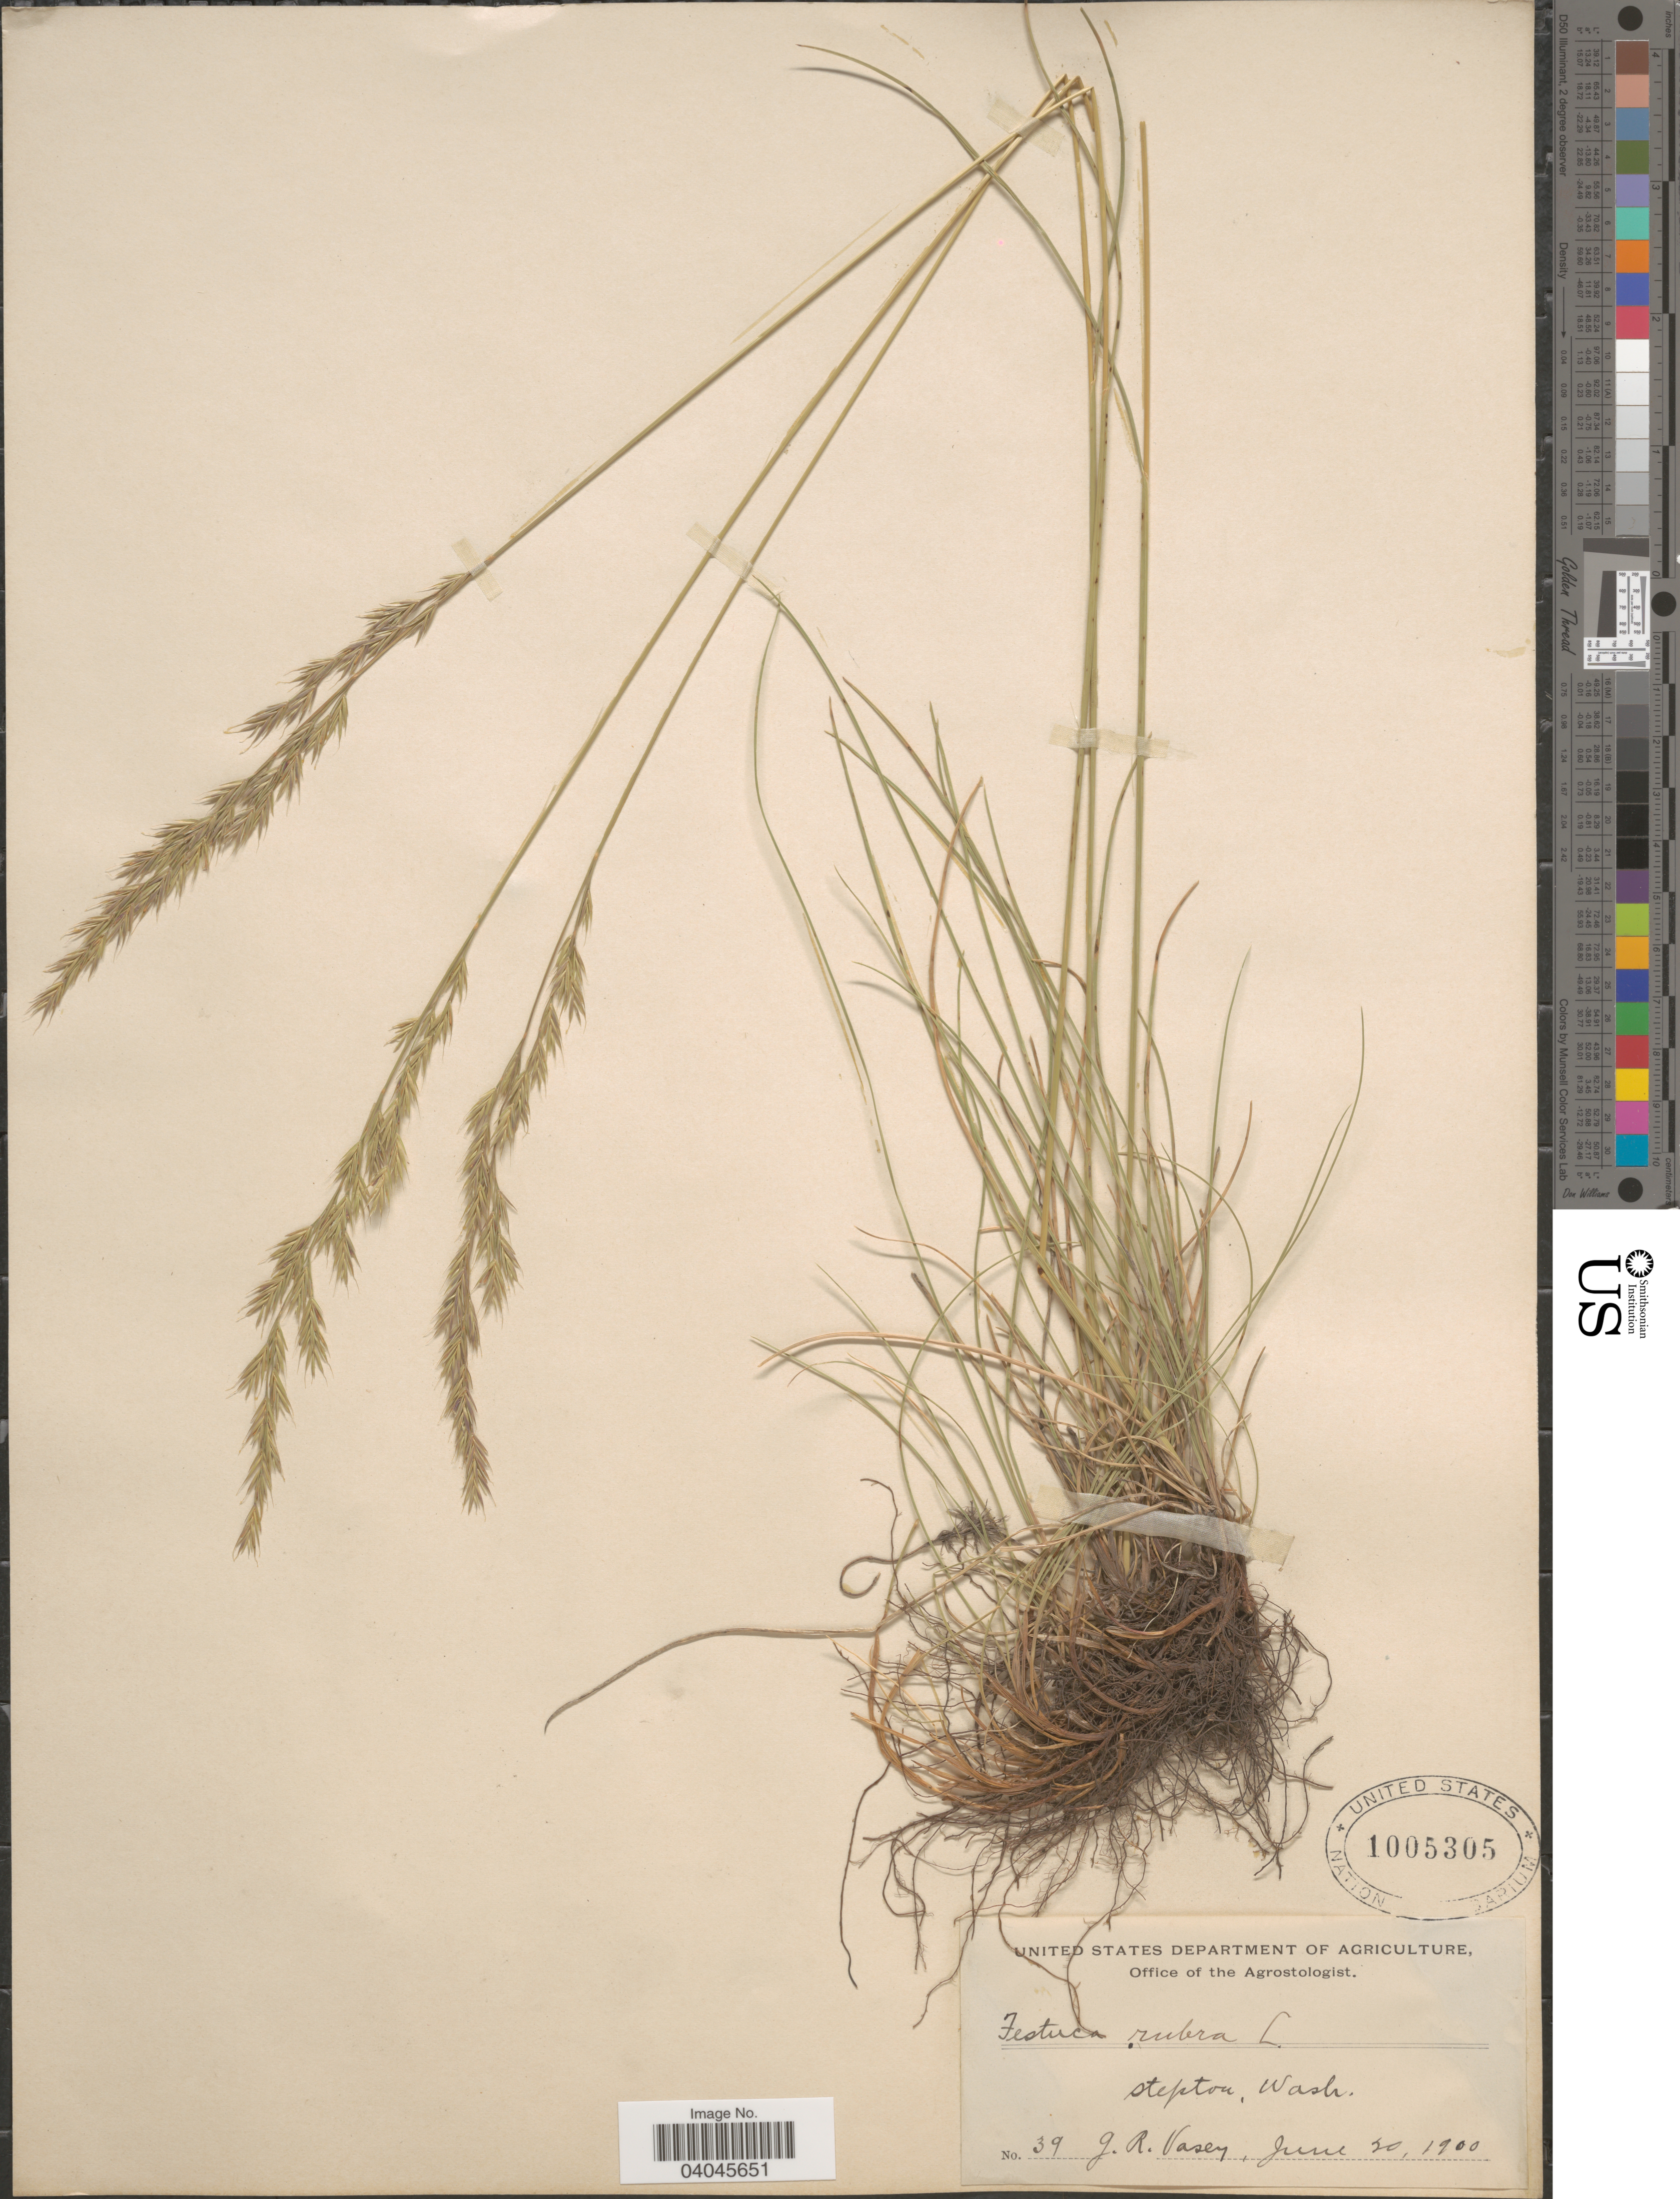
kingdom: Plantae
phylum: Tracheophyta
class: Liliopsida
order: Poales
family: Poaceae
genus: Festuca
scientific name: Festuca rubra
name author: L.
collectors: G. R. Vasey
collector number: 39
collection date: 1900-06-20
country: United States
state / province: Washington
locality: Steptoe.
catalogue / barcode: US 1005305